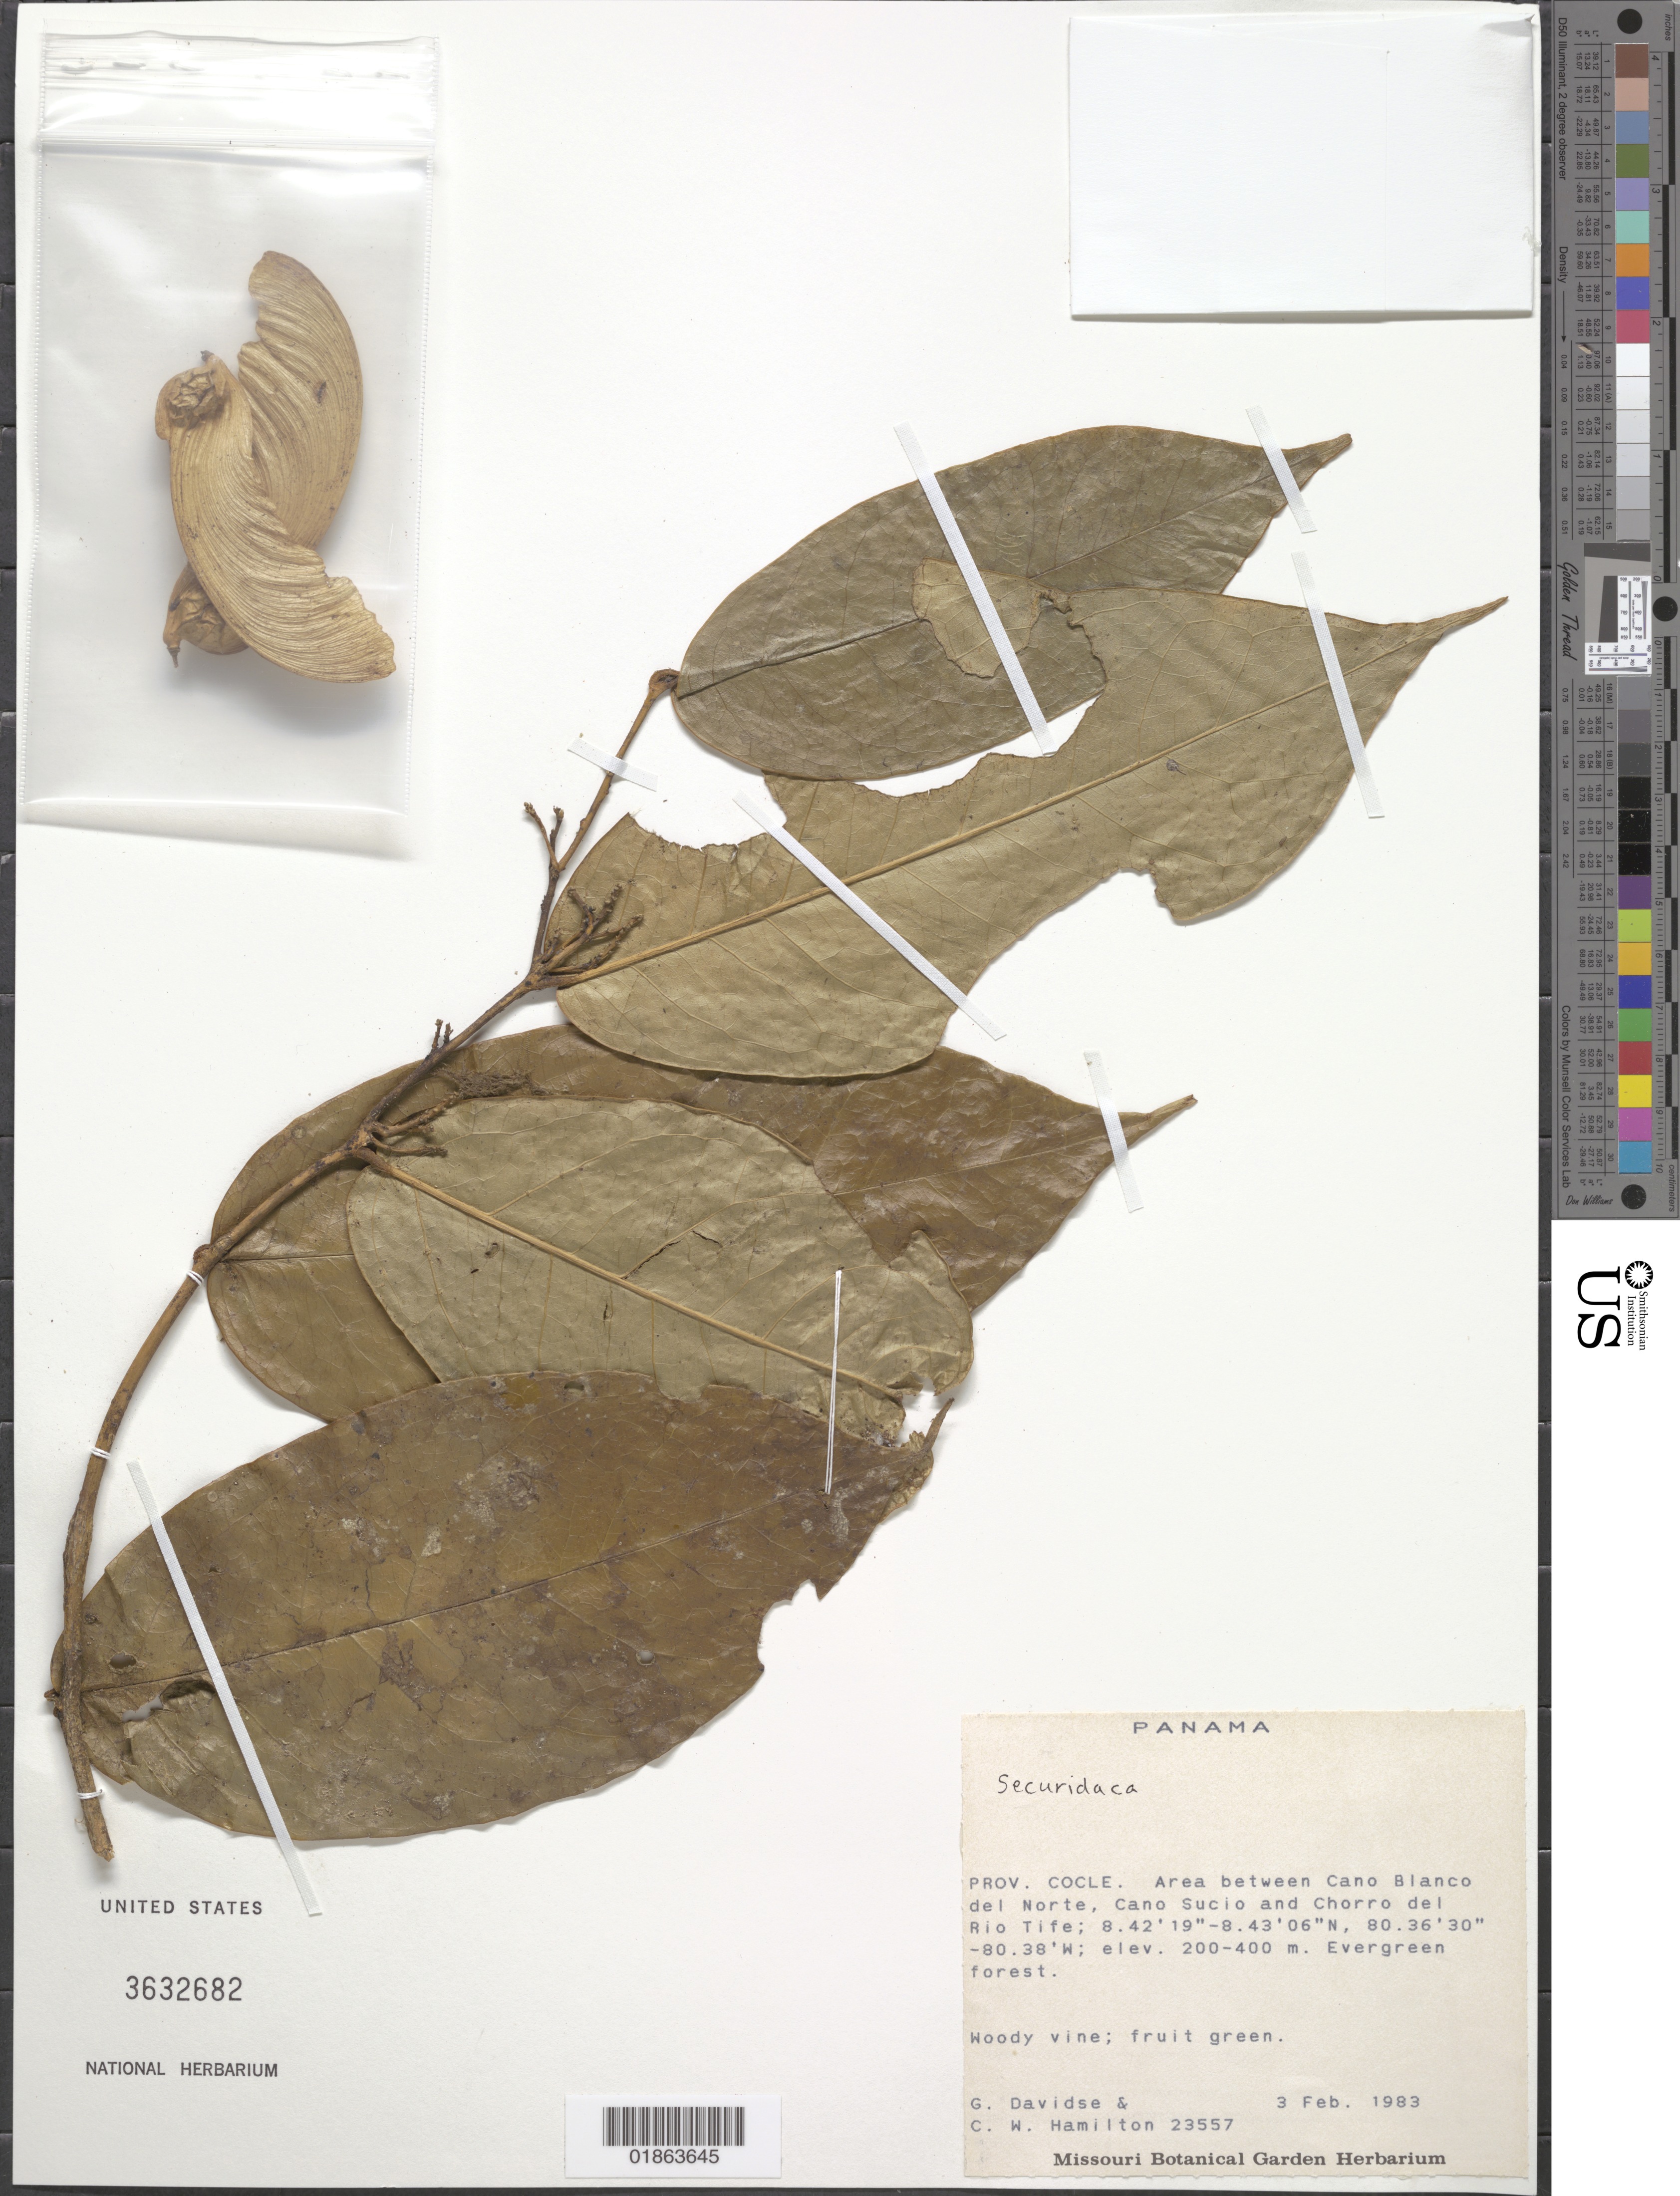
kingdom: Plantae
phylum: Tracheophyta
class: Magnoliopsida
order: Fabales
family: Polygalaceae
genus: Securidaca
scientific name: Securidaca sp.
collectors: G. Davidse & C. W. Hamilton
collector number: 23557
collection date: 1983-02-03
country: Panama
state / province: Coclé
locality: Area between Cano Blanco del Norte, Cano Sucio and Chorro del Rio Tife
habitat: Evergreen forest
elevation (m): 200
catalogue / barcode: US 3632682